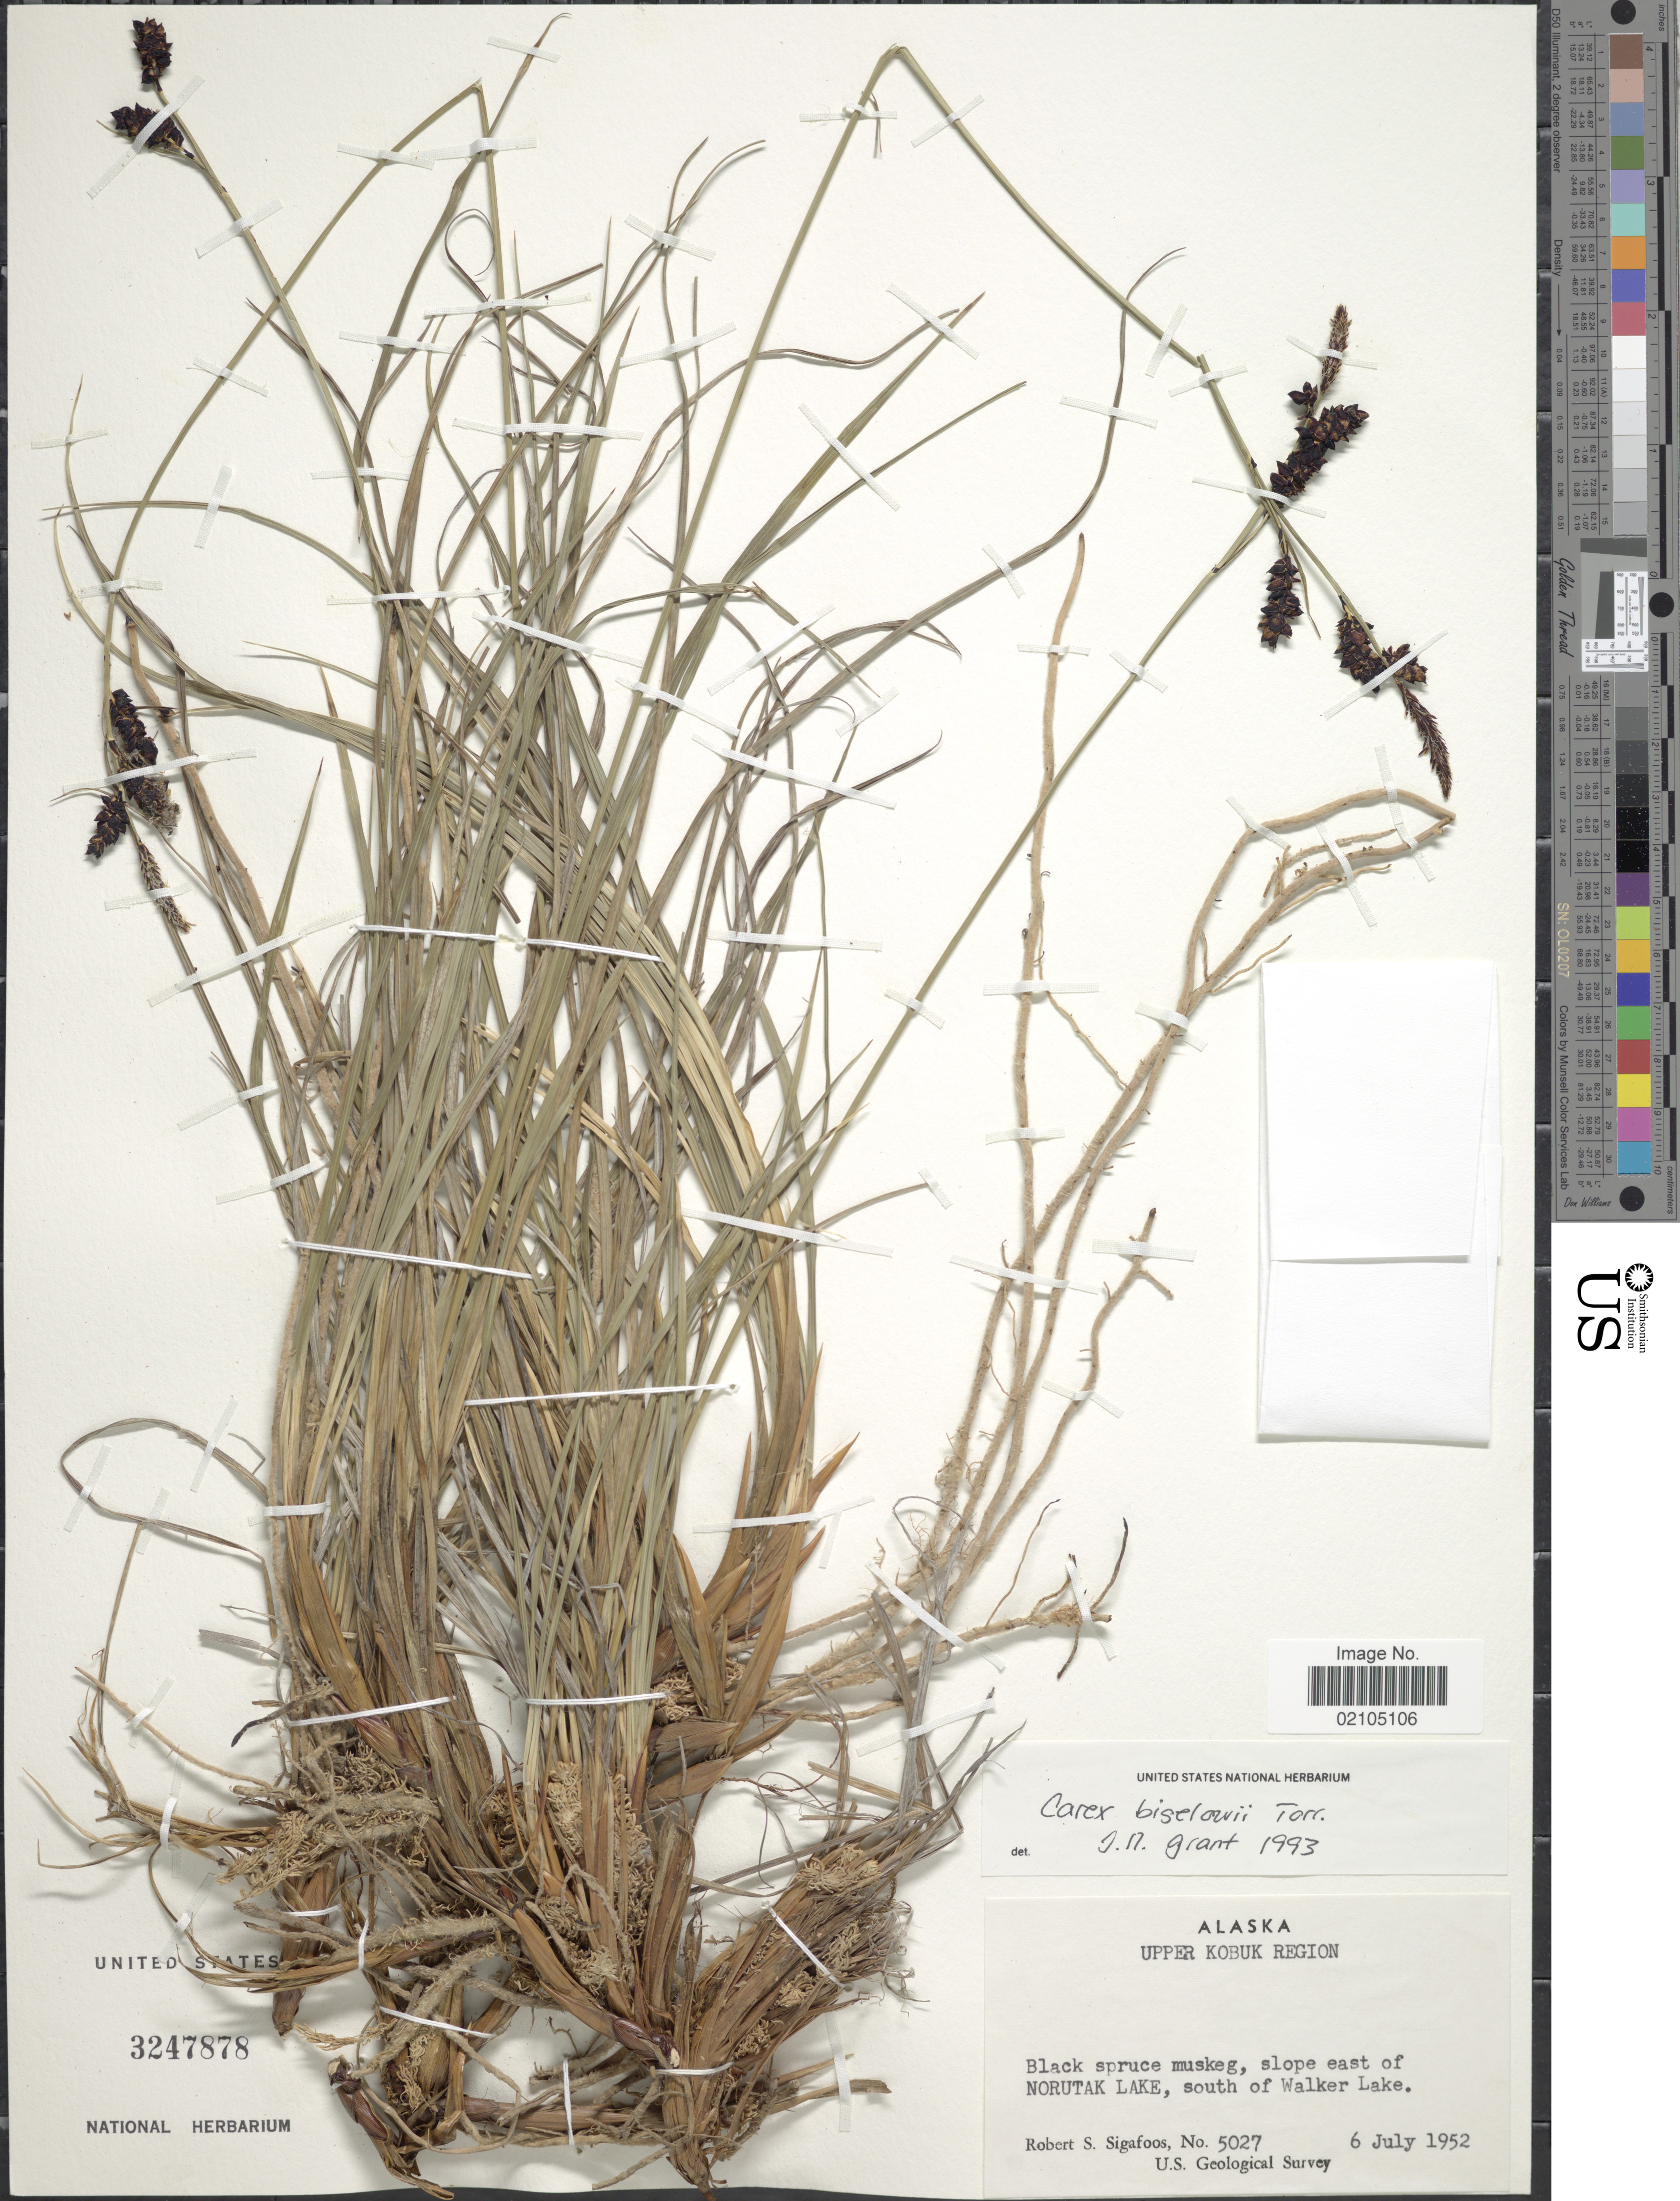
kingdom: Plantae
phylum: Tracheophyta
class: Liliopsida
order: Poales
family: Cyperaceae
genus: Carex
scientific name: Carex bigelowii subsp. lugens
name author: (Holm) T.V. Egorova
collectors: R. Sigafoos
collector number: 5027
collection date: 1952-07-06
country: United States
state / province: Alaska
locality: Upper Kobuk Region. Black spruce muskeg, slope east of Norutak Lake, south of Walker Lake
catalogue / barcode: US 3247878